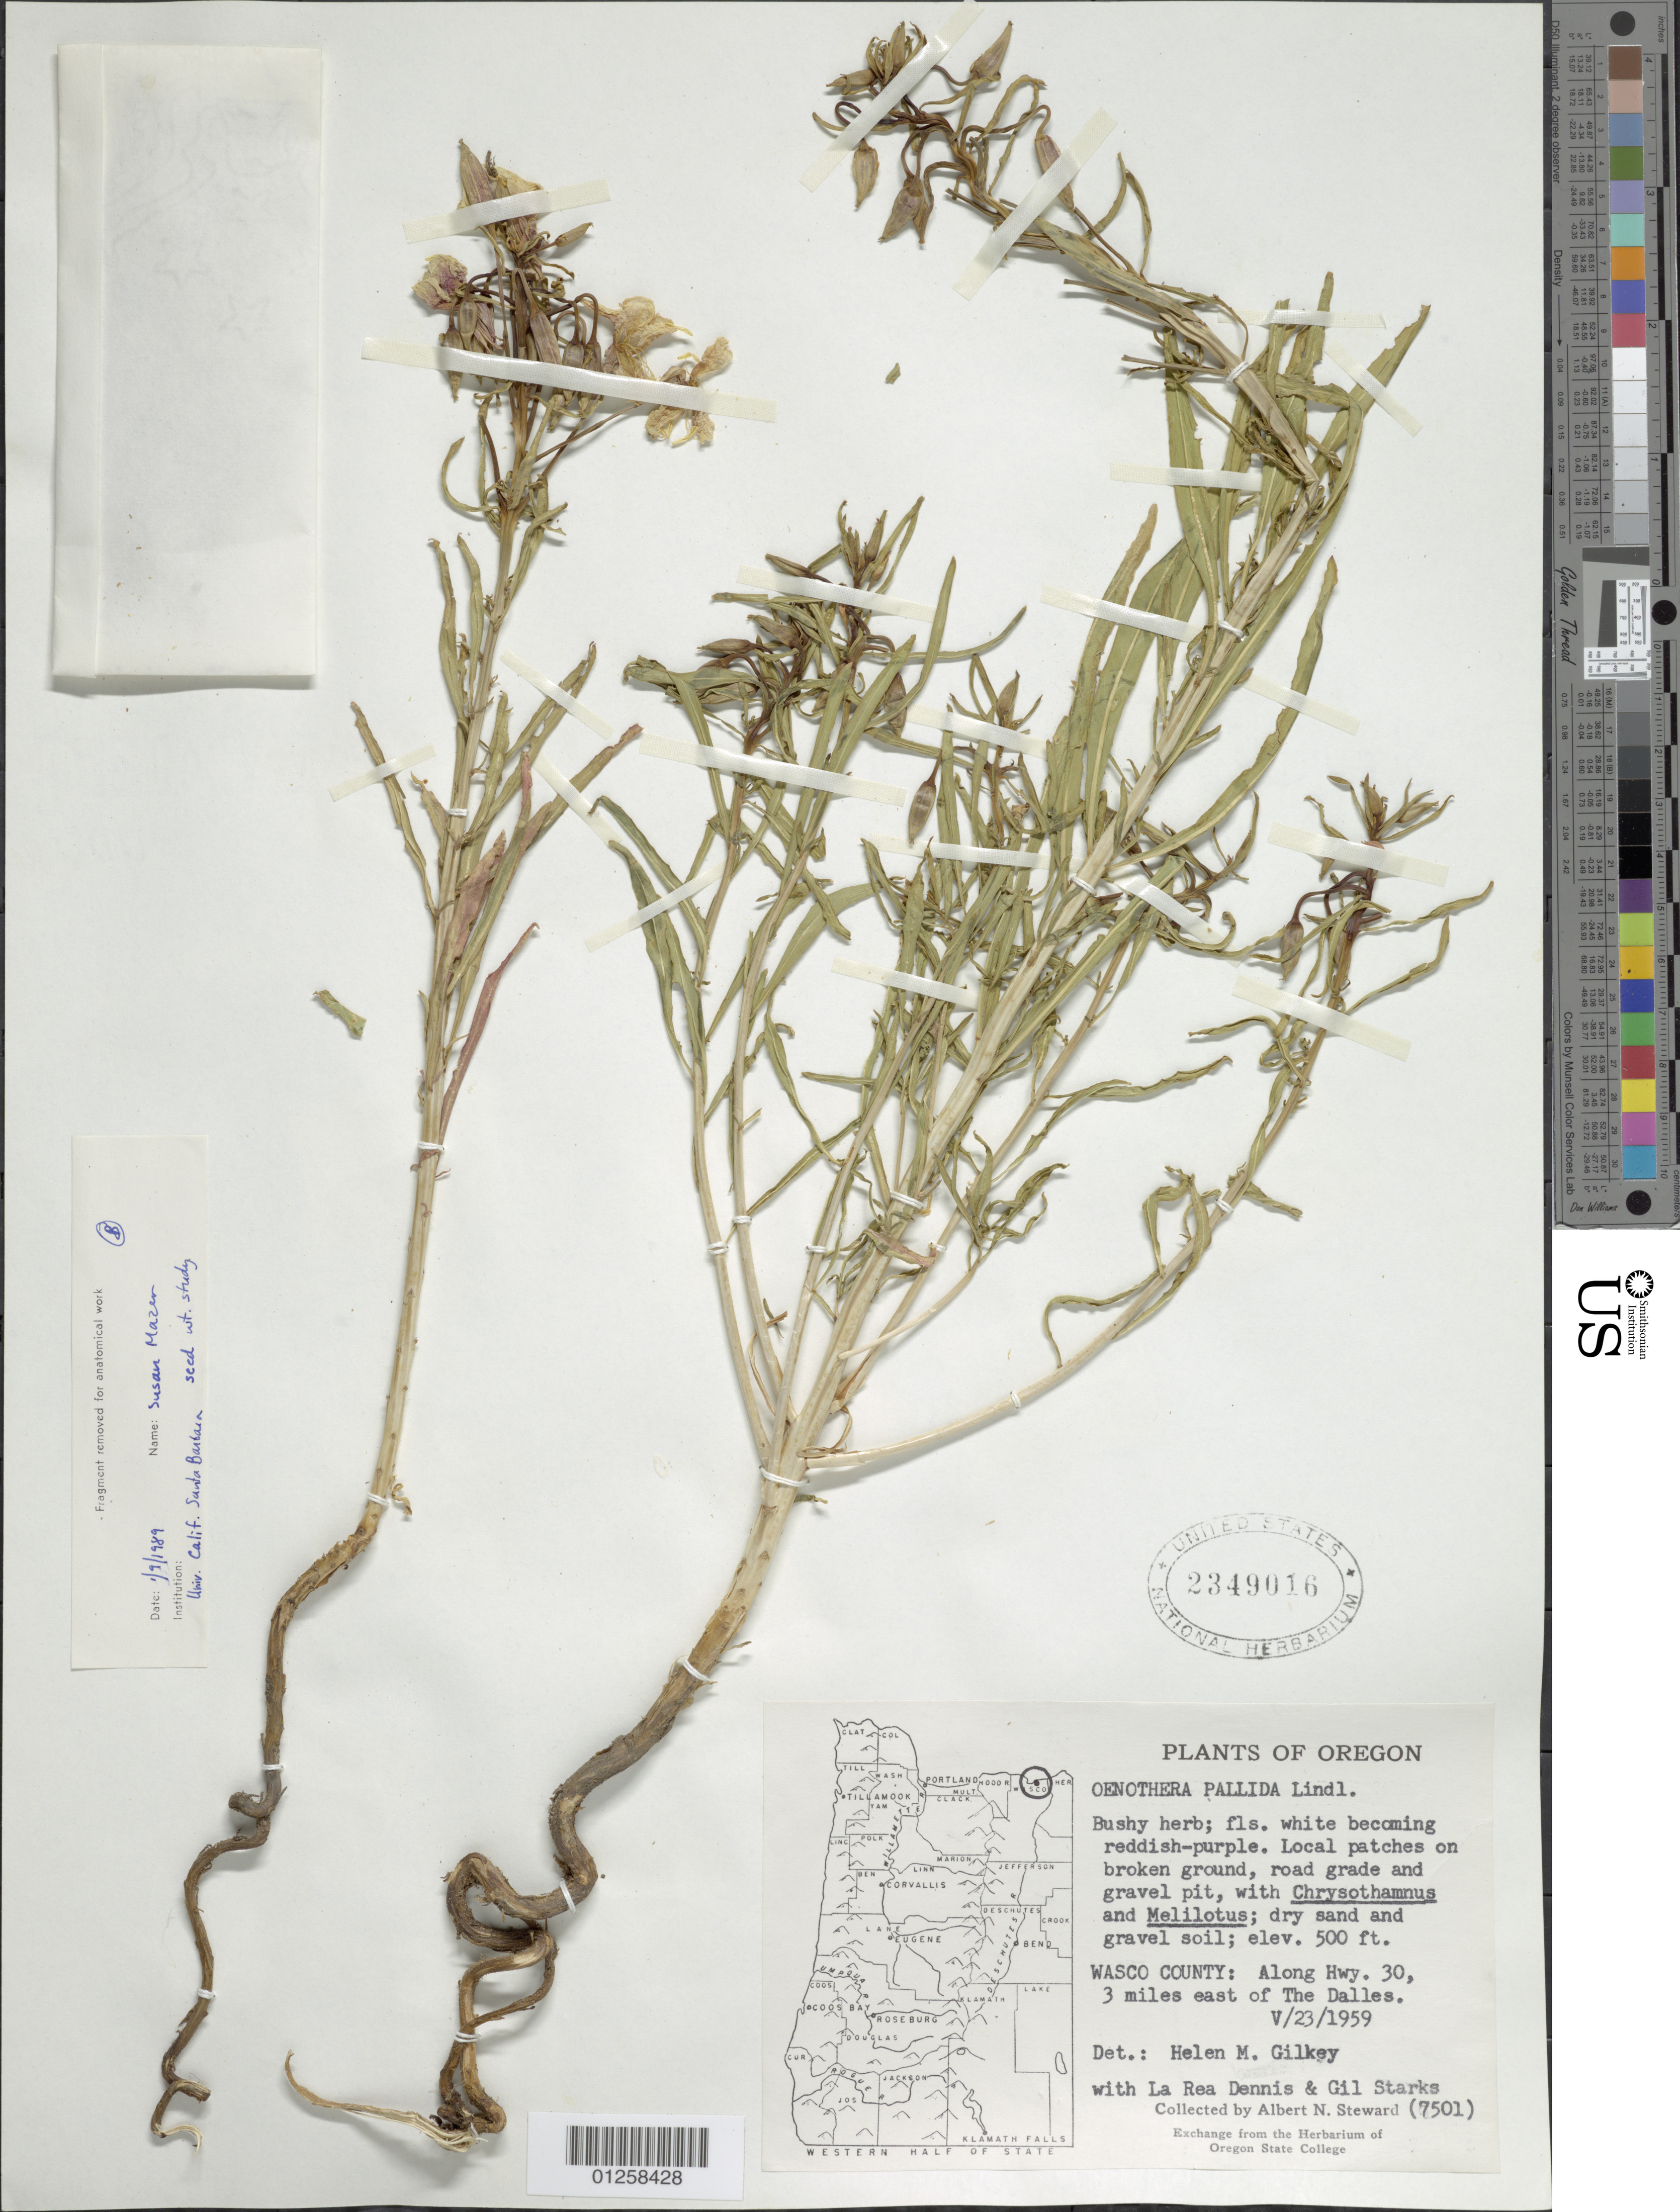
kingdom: Plantae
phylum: Tracheophyta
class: Magnoliopsida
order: Myrtales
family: Onagraceae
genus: Oenothera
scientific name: Oenothera pallida subsp. pallida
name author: Lindl.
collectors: A. Steward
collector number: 7501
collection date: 1959-05-23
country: United States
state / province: Oregon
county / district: Wasco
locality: Along Hwy. 30, 3 miles east of the Dalles.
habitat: Dry sand and gravel soil.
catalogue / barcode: US 2349016